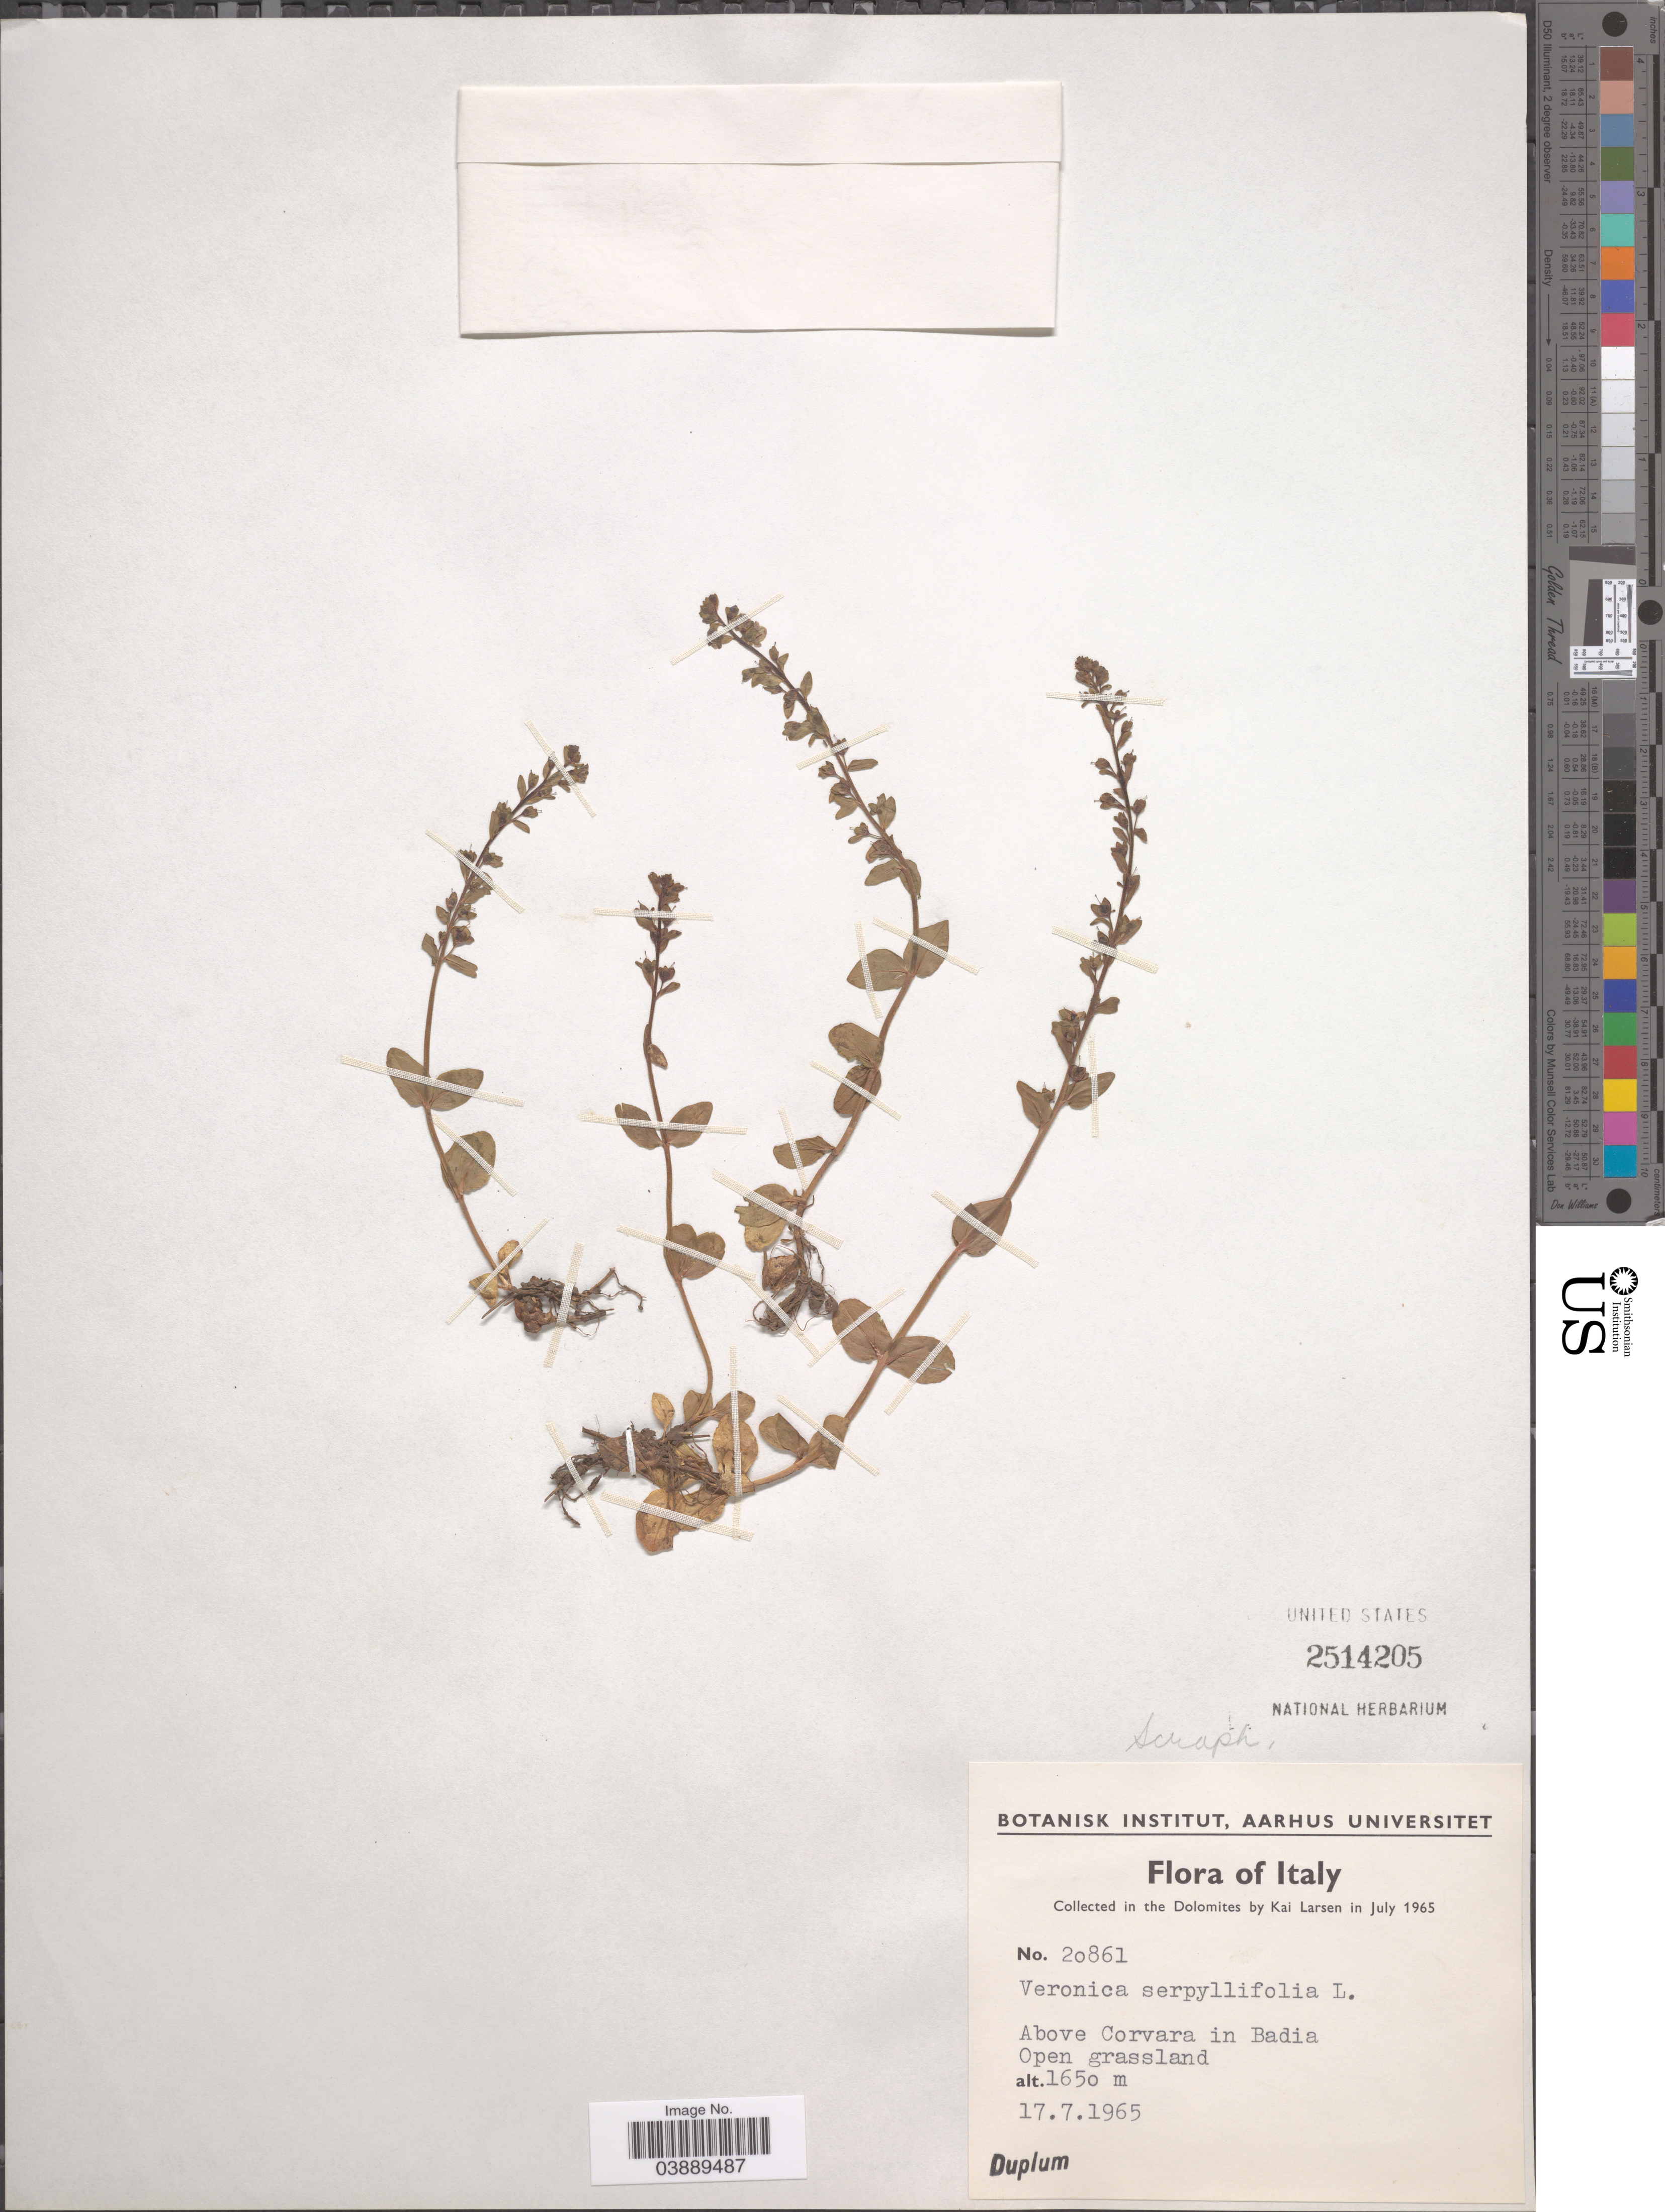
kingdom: Plantae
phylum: Tracheophyta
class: Magnoliopsida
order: Lamiales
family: Plantaginaceae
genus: Veronica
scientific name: Veronica serpyllifolia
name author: L.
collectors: K. Larsen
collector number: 20861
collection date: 1965-07-17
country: Italy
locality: In the Dolomites. Above Corvara in Badia.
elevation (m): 1650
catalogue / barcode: US 2514205